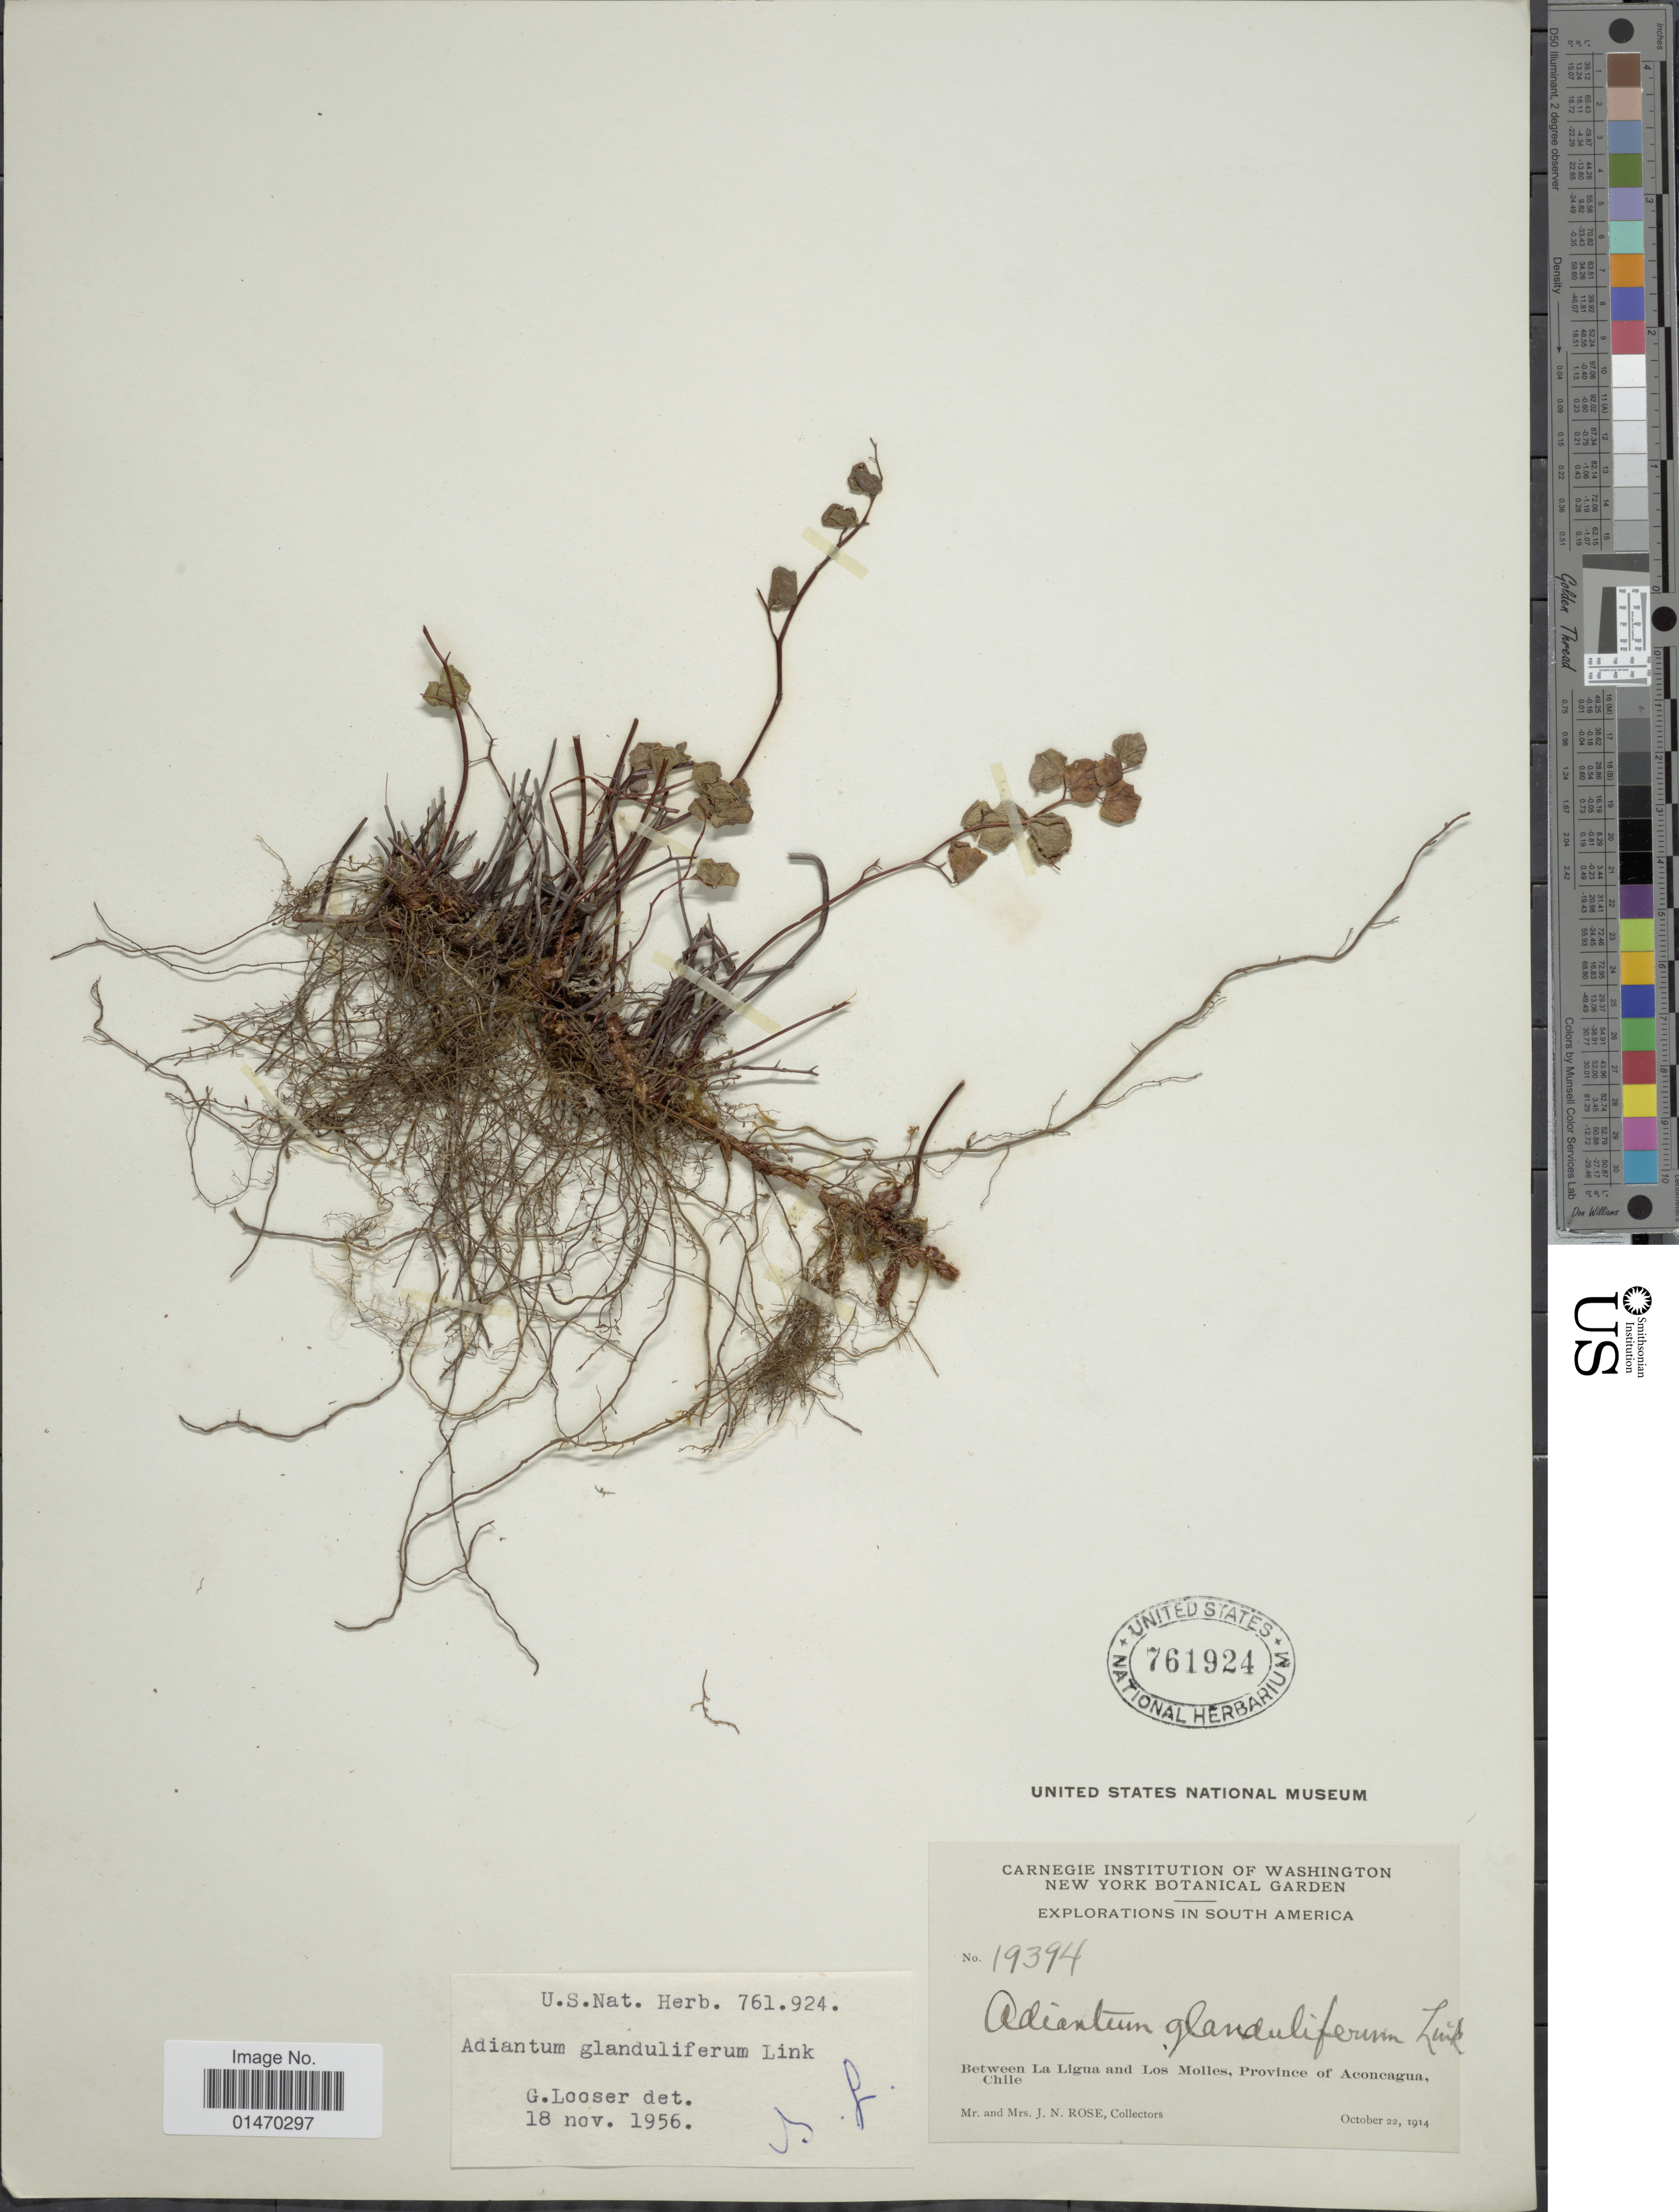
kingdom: Plantae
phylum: Tracheophyta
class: Polypodiopsida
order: Polypodiales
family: Pteridaceae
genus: Adiantum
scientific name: Adiantum glanduliferum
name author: Link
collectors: J. N. Rose & L. B. Rose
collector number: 19394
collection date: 1914-10-22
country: Chile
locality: Between La Ligua and Los Molles, Province of Aconcagua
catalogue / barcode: US 761924